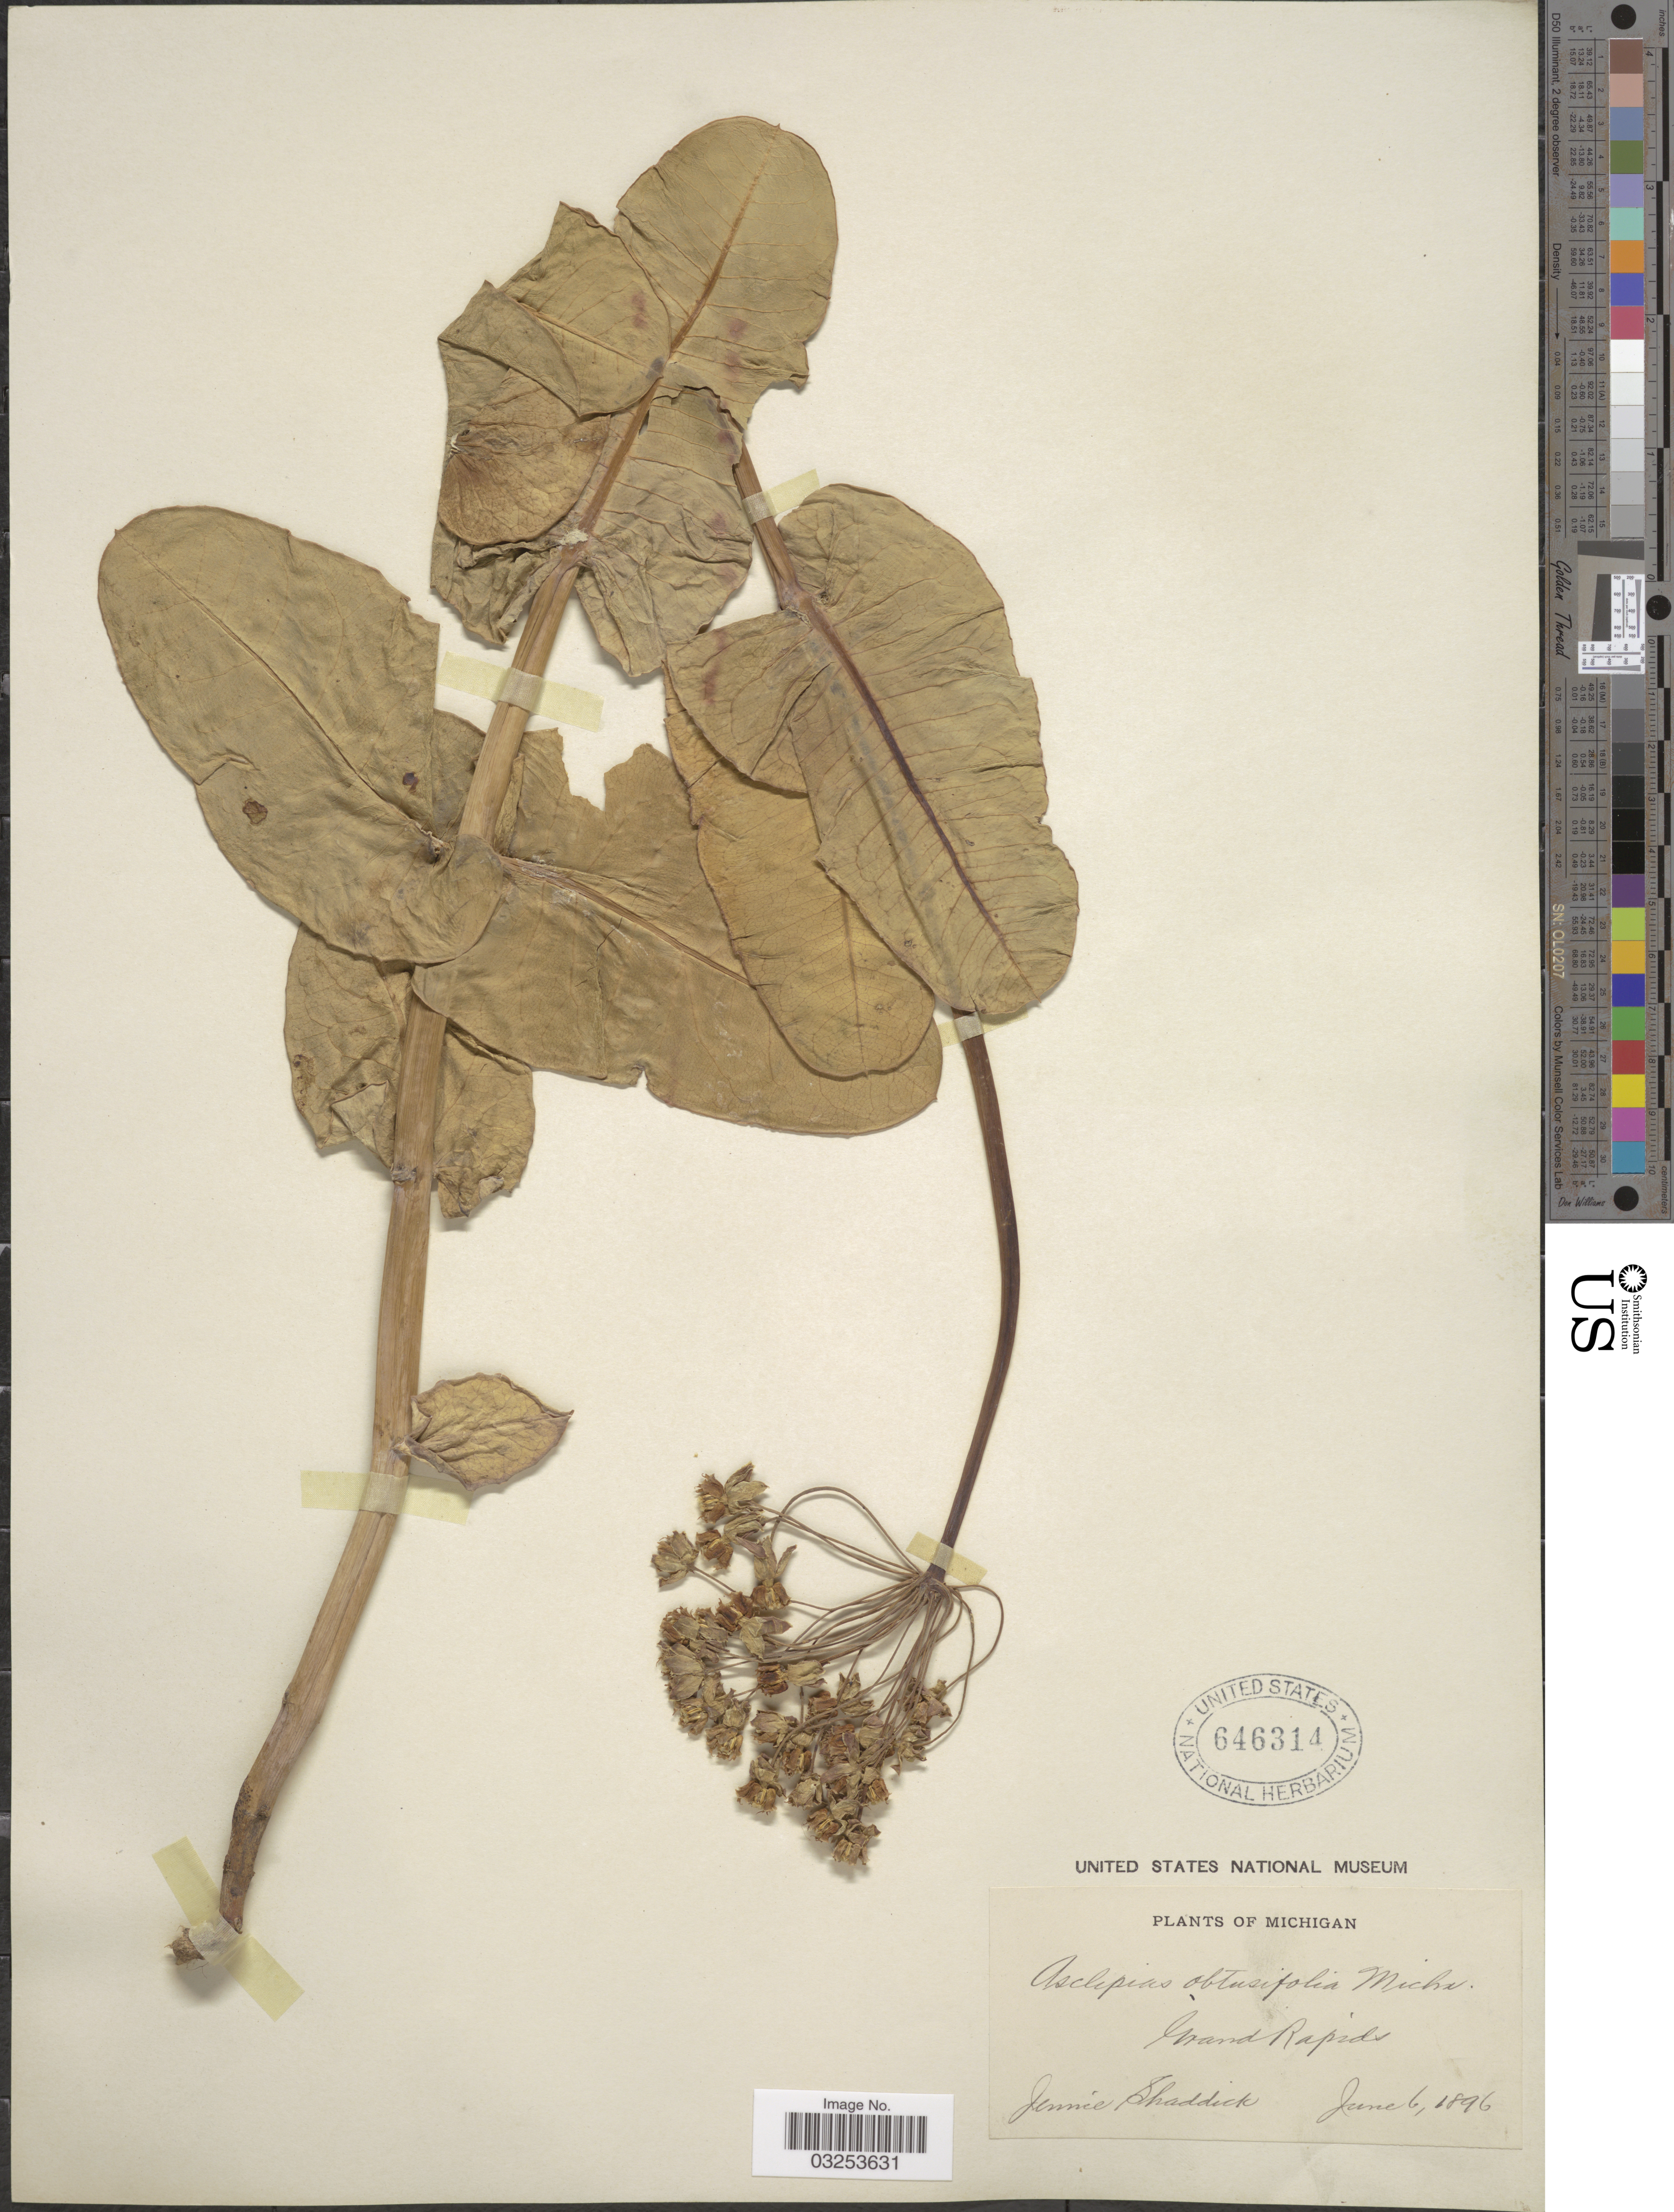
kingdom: Plantae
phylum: Tracheophyta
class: Magnoliopsida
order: Gentianales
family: Apocynaceae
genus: Asclepias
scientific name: Asclepias amplexicaulis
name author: J. Small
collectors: J. Shaddick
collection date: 1896-06-06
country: United States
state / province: Michigan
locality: Grand Rapids.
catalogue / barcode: US 646314